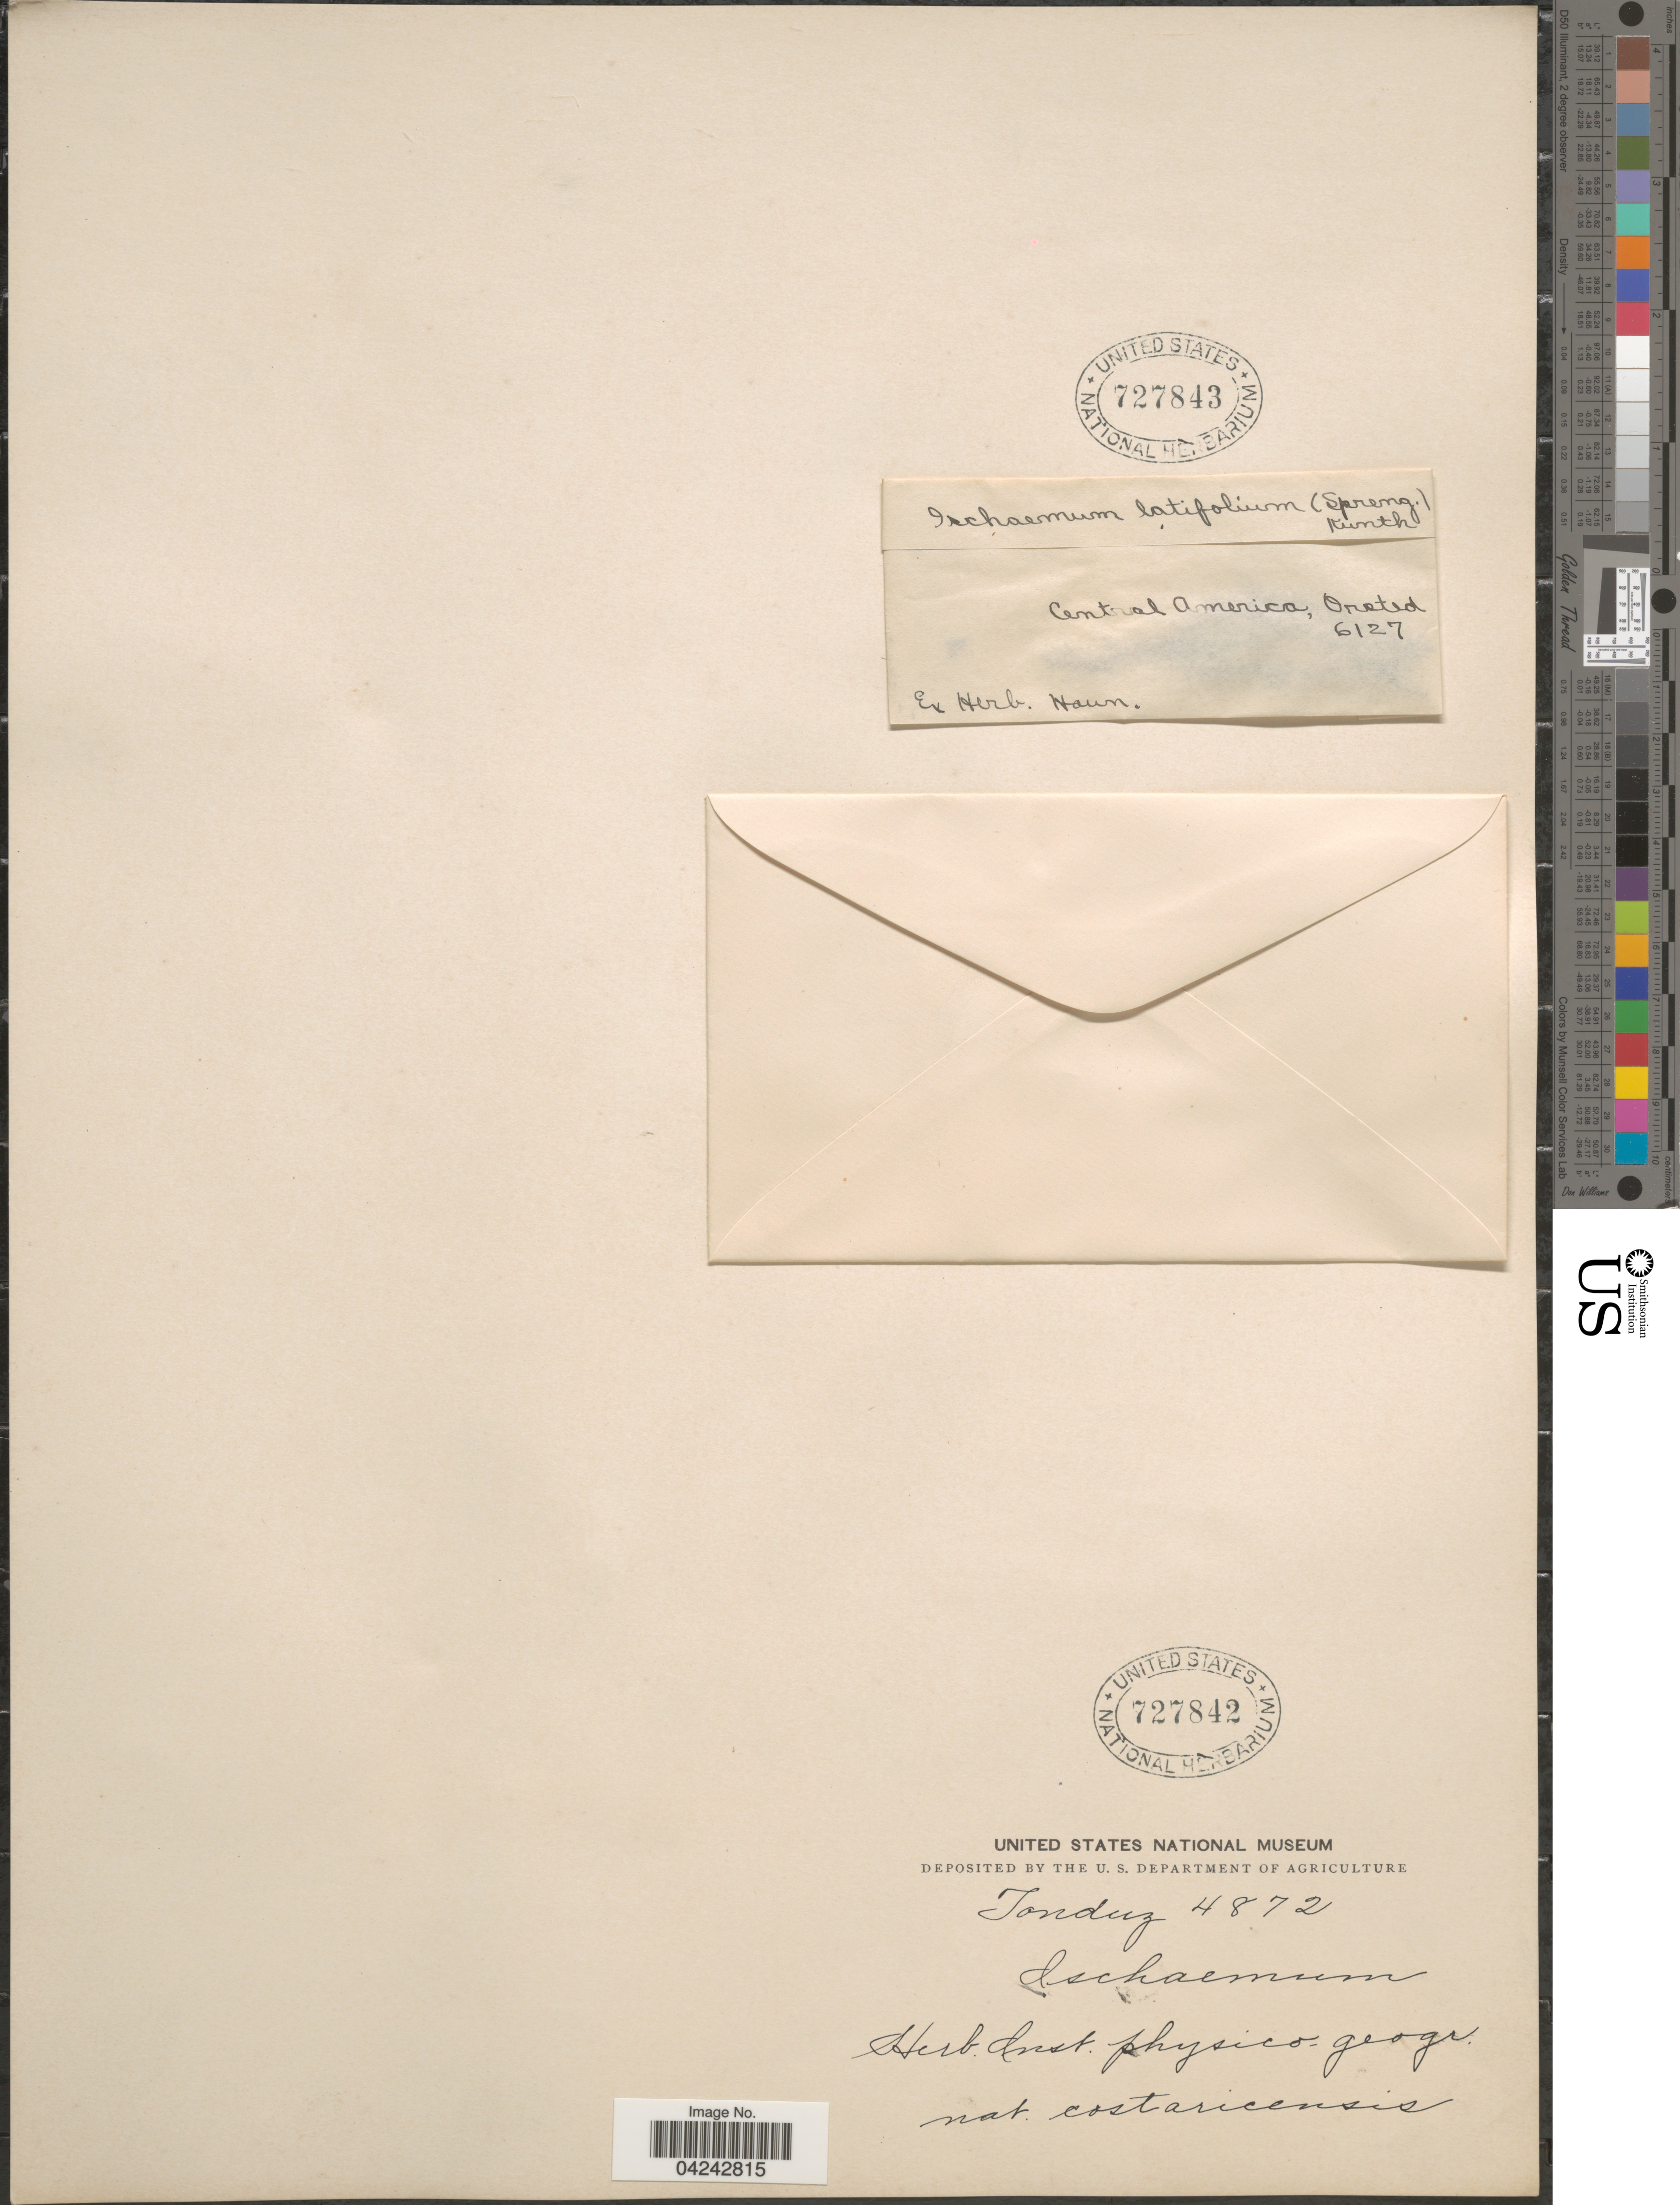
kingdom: Plantae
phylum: Tracheophyta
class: Liliopsida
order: Poales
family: Poaceae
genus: Ischaemum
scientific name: Ischaemum latifolium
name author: (Spreng.) Kunth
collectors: Tonduz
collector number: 4872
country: Costa Rica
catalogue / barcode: US 727842